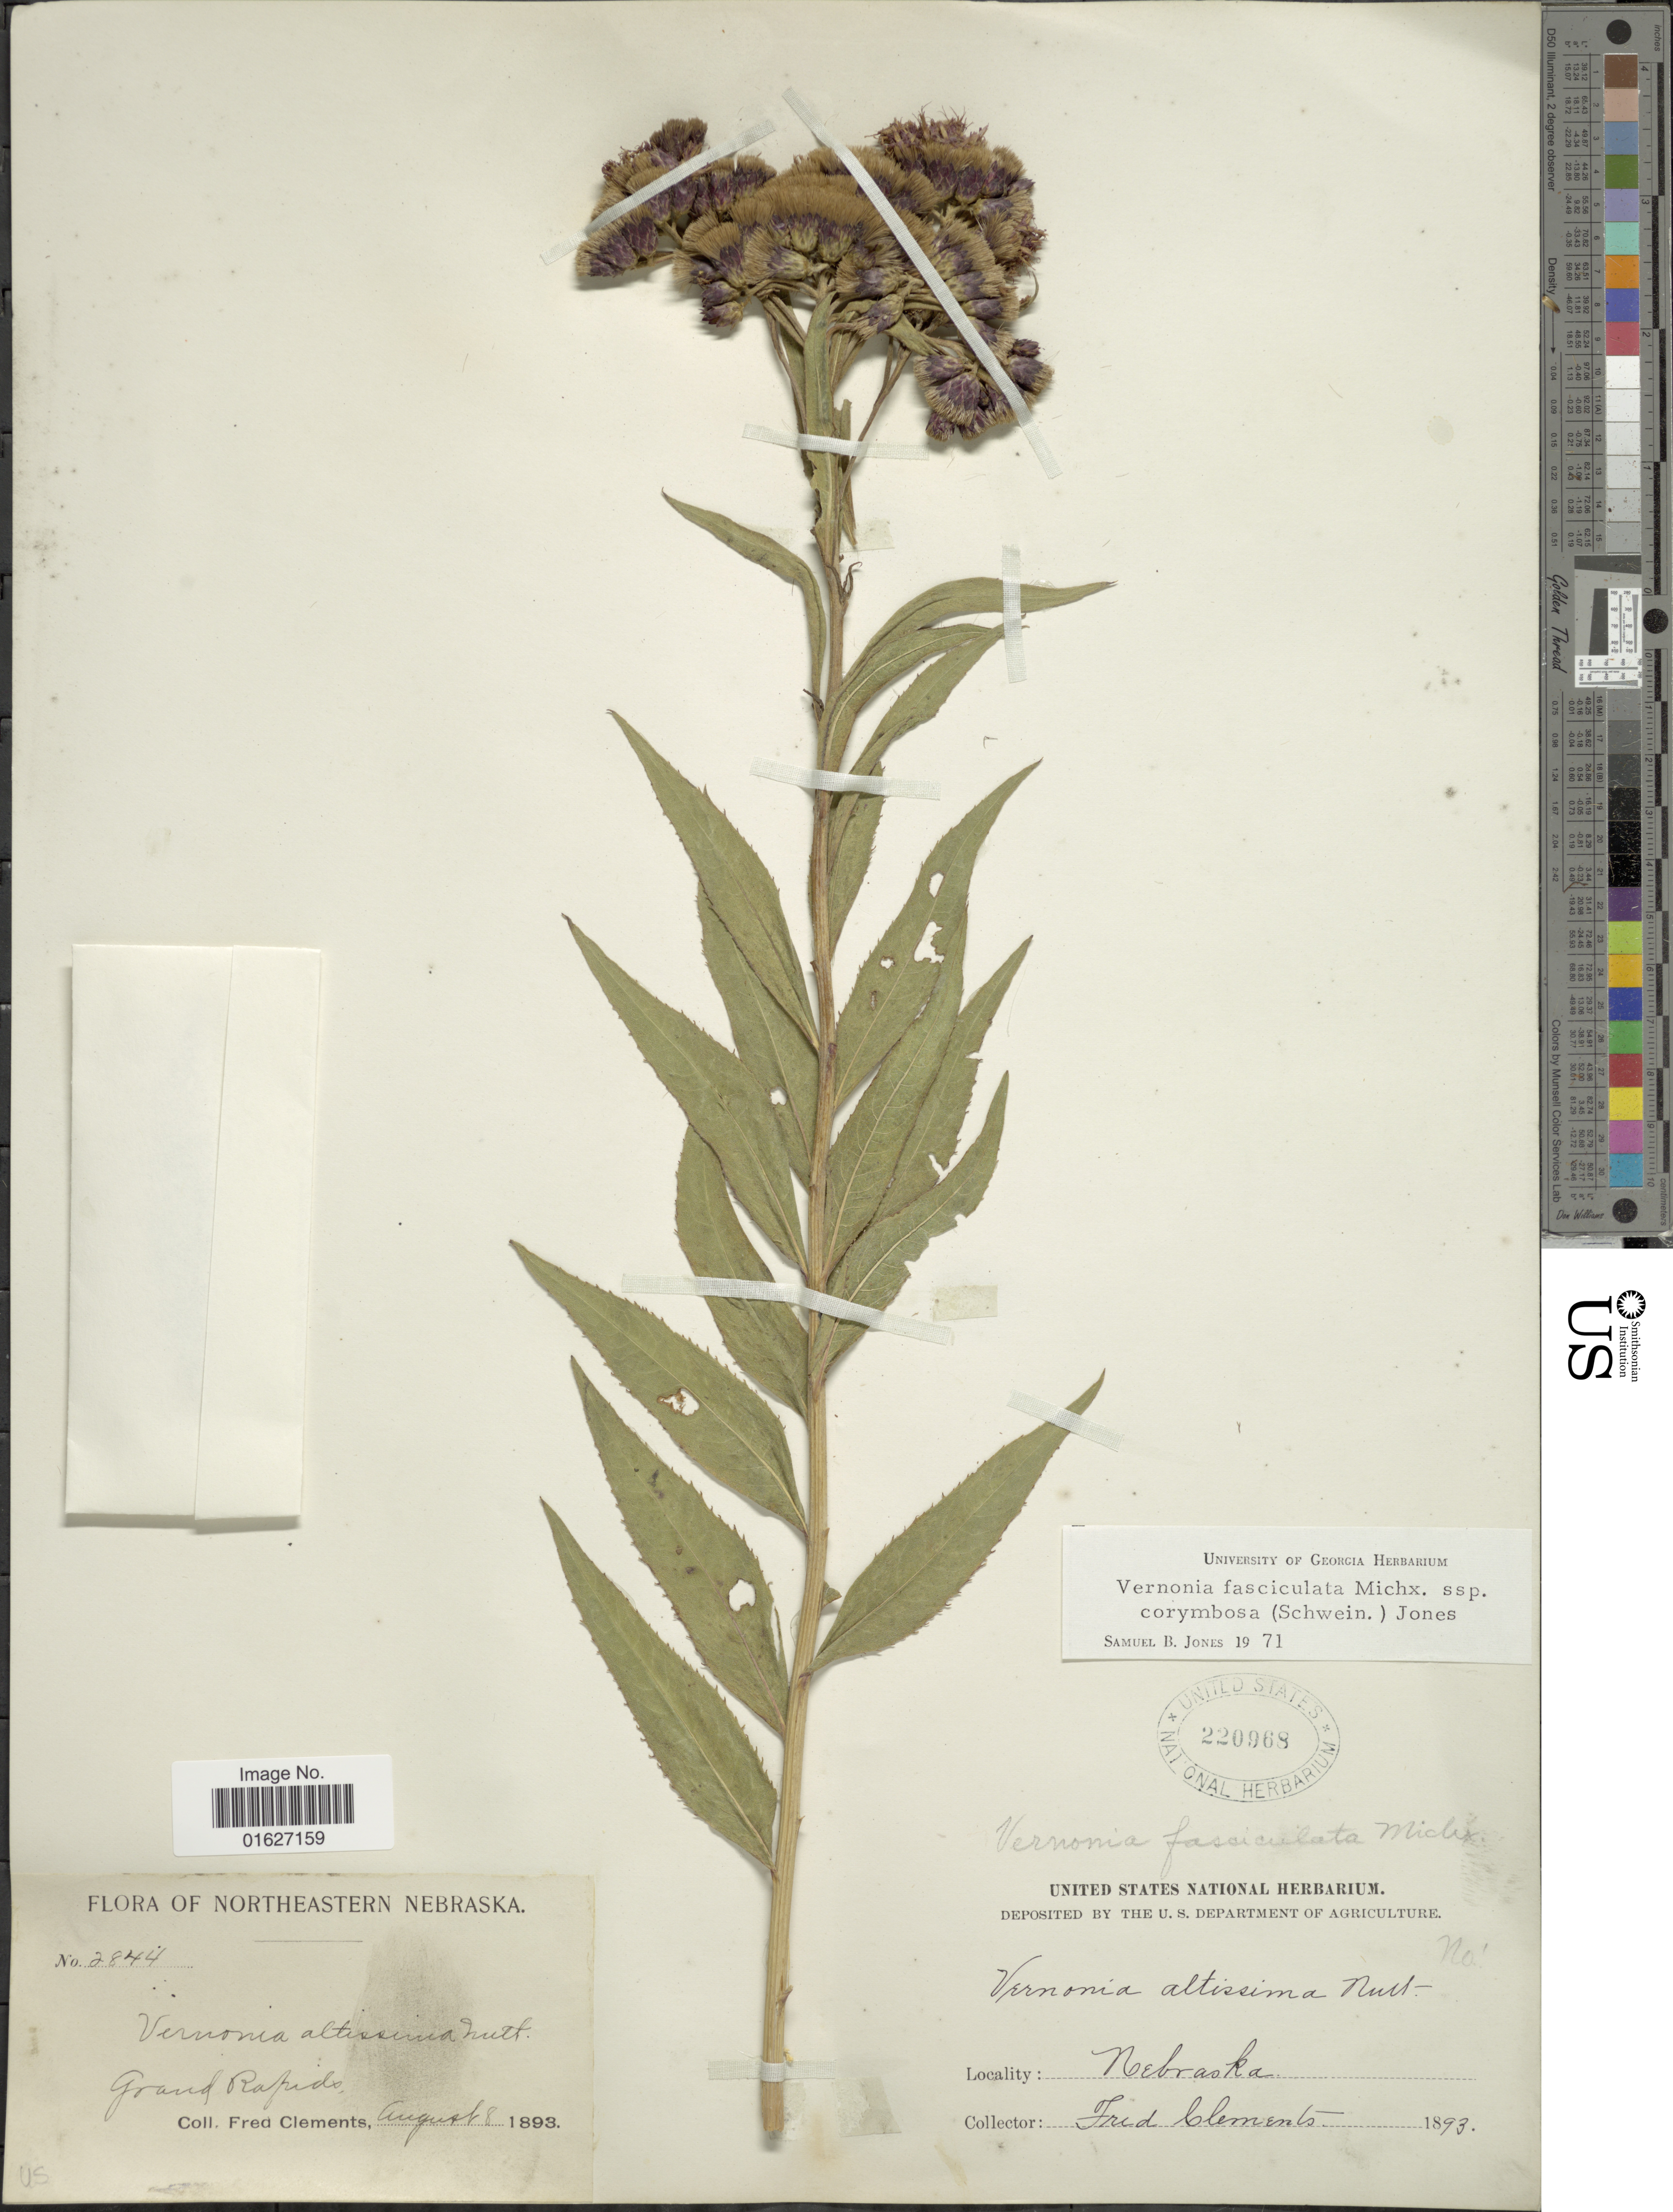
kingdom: Plantae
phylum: Tracheophyta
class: Magnoliopsida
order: Asterales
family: Asteraceae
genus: Vernonia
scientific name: Vernonia fasciculata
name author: Michx.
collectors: F. Clements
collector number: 2844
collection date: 1893-08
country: United States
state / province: Nebraska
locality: Grand Rapids, northeastern Nebraska.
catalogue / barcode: US 220968